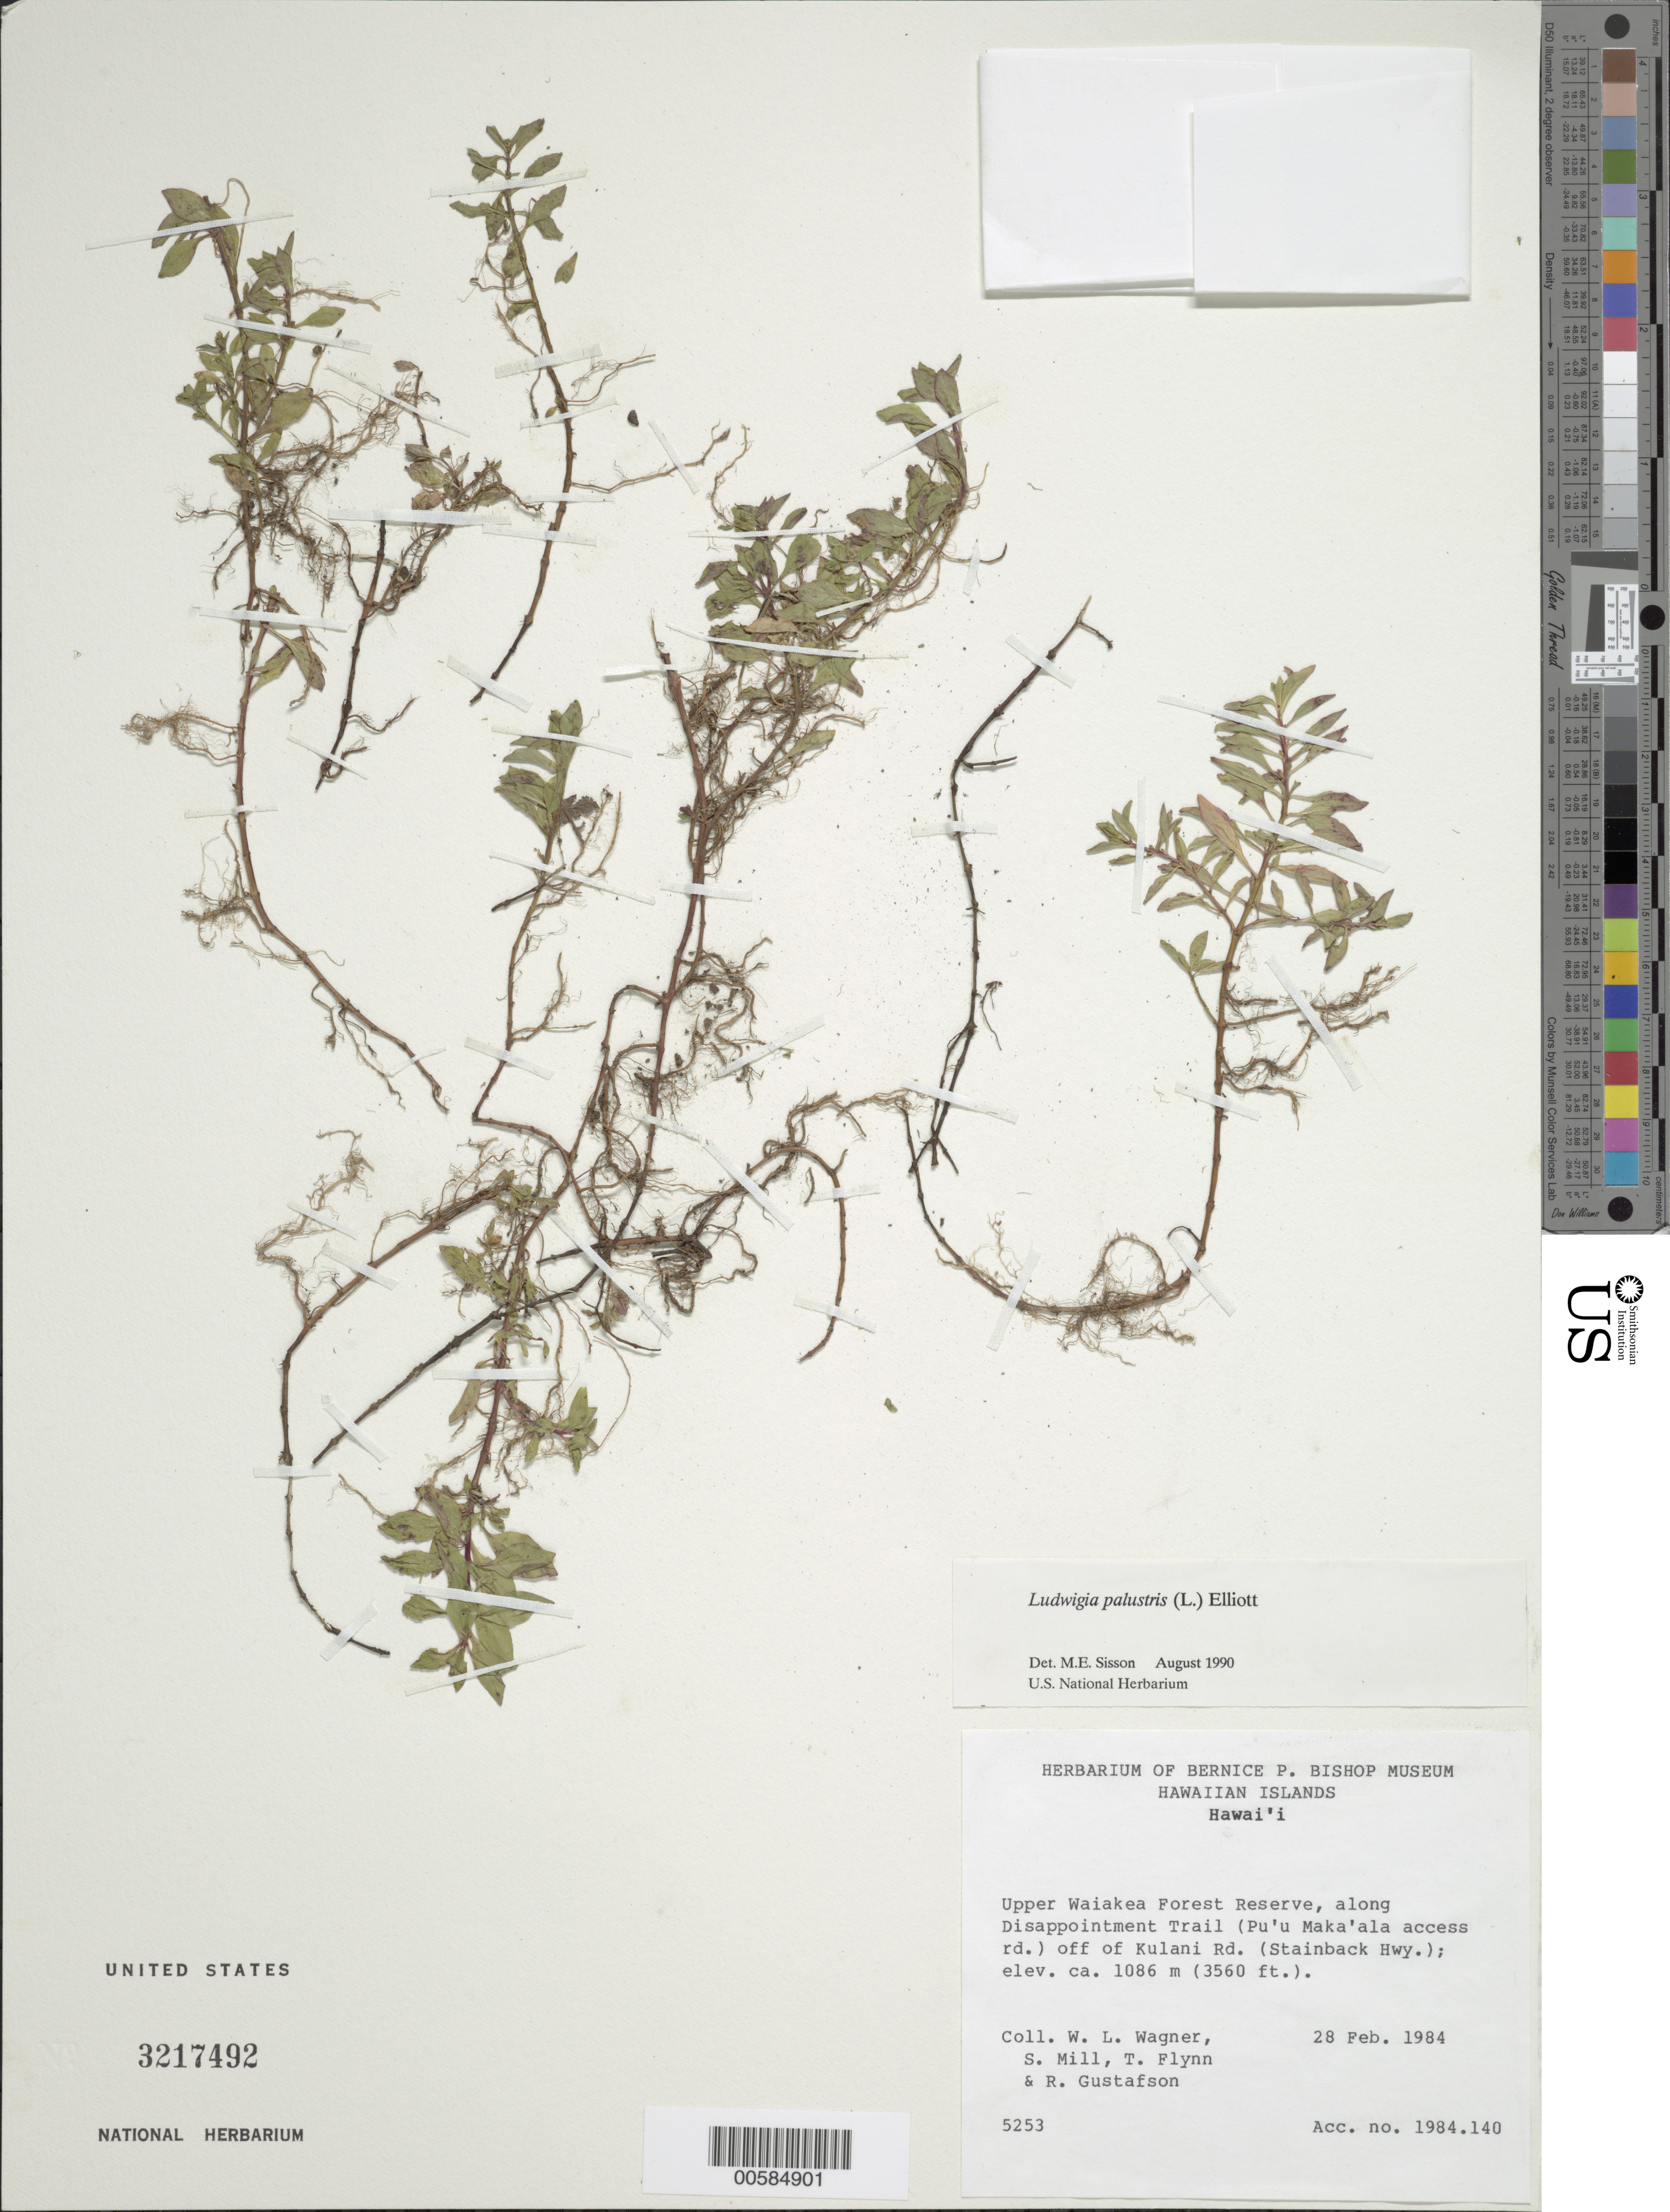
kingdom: Plantae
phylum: Tracheophyta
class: Magnoliopsida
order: Myrtales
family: Onagraceae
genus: Ludwigia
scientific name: Ludwigia palustris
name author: (L.) Elliott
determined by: Sisson, M. E.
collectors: W. L. Wagner, S. W. Miller, T. W. Flynn & R. Gustafson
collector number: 5253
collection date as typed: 28 Feb 1984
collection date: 1984-02-28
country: United States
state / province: Hawaii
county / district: Hawaii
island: Hawaii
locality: Upper Waiakea For Res, along Disappointment Trail (Pu'u Maka'ala access rd) off of Kulani Rd (Stainback Hwy).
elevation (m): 1086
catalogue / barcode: US 3217492